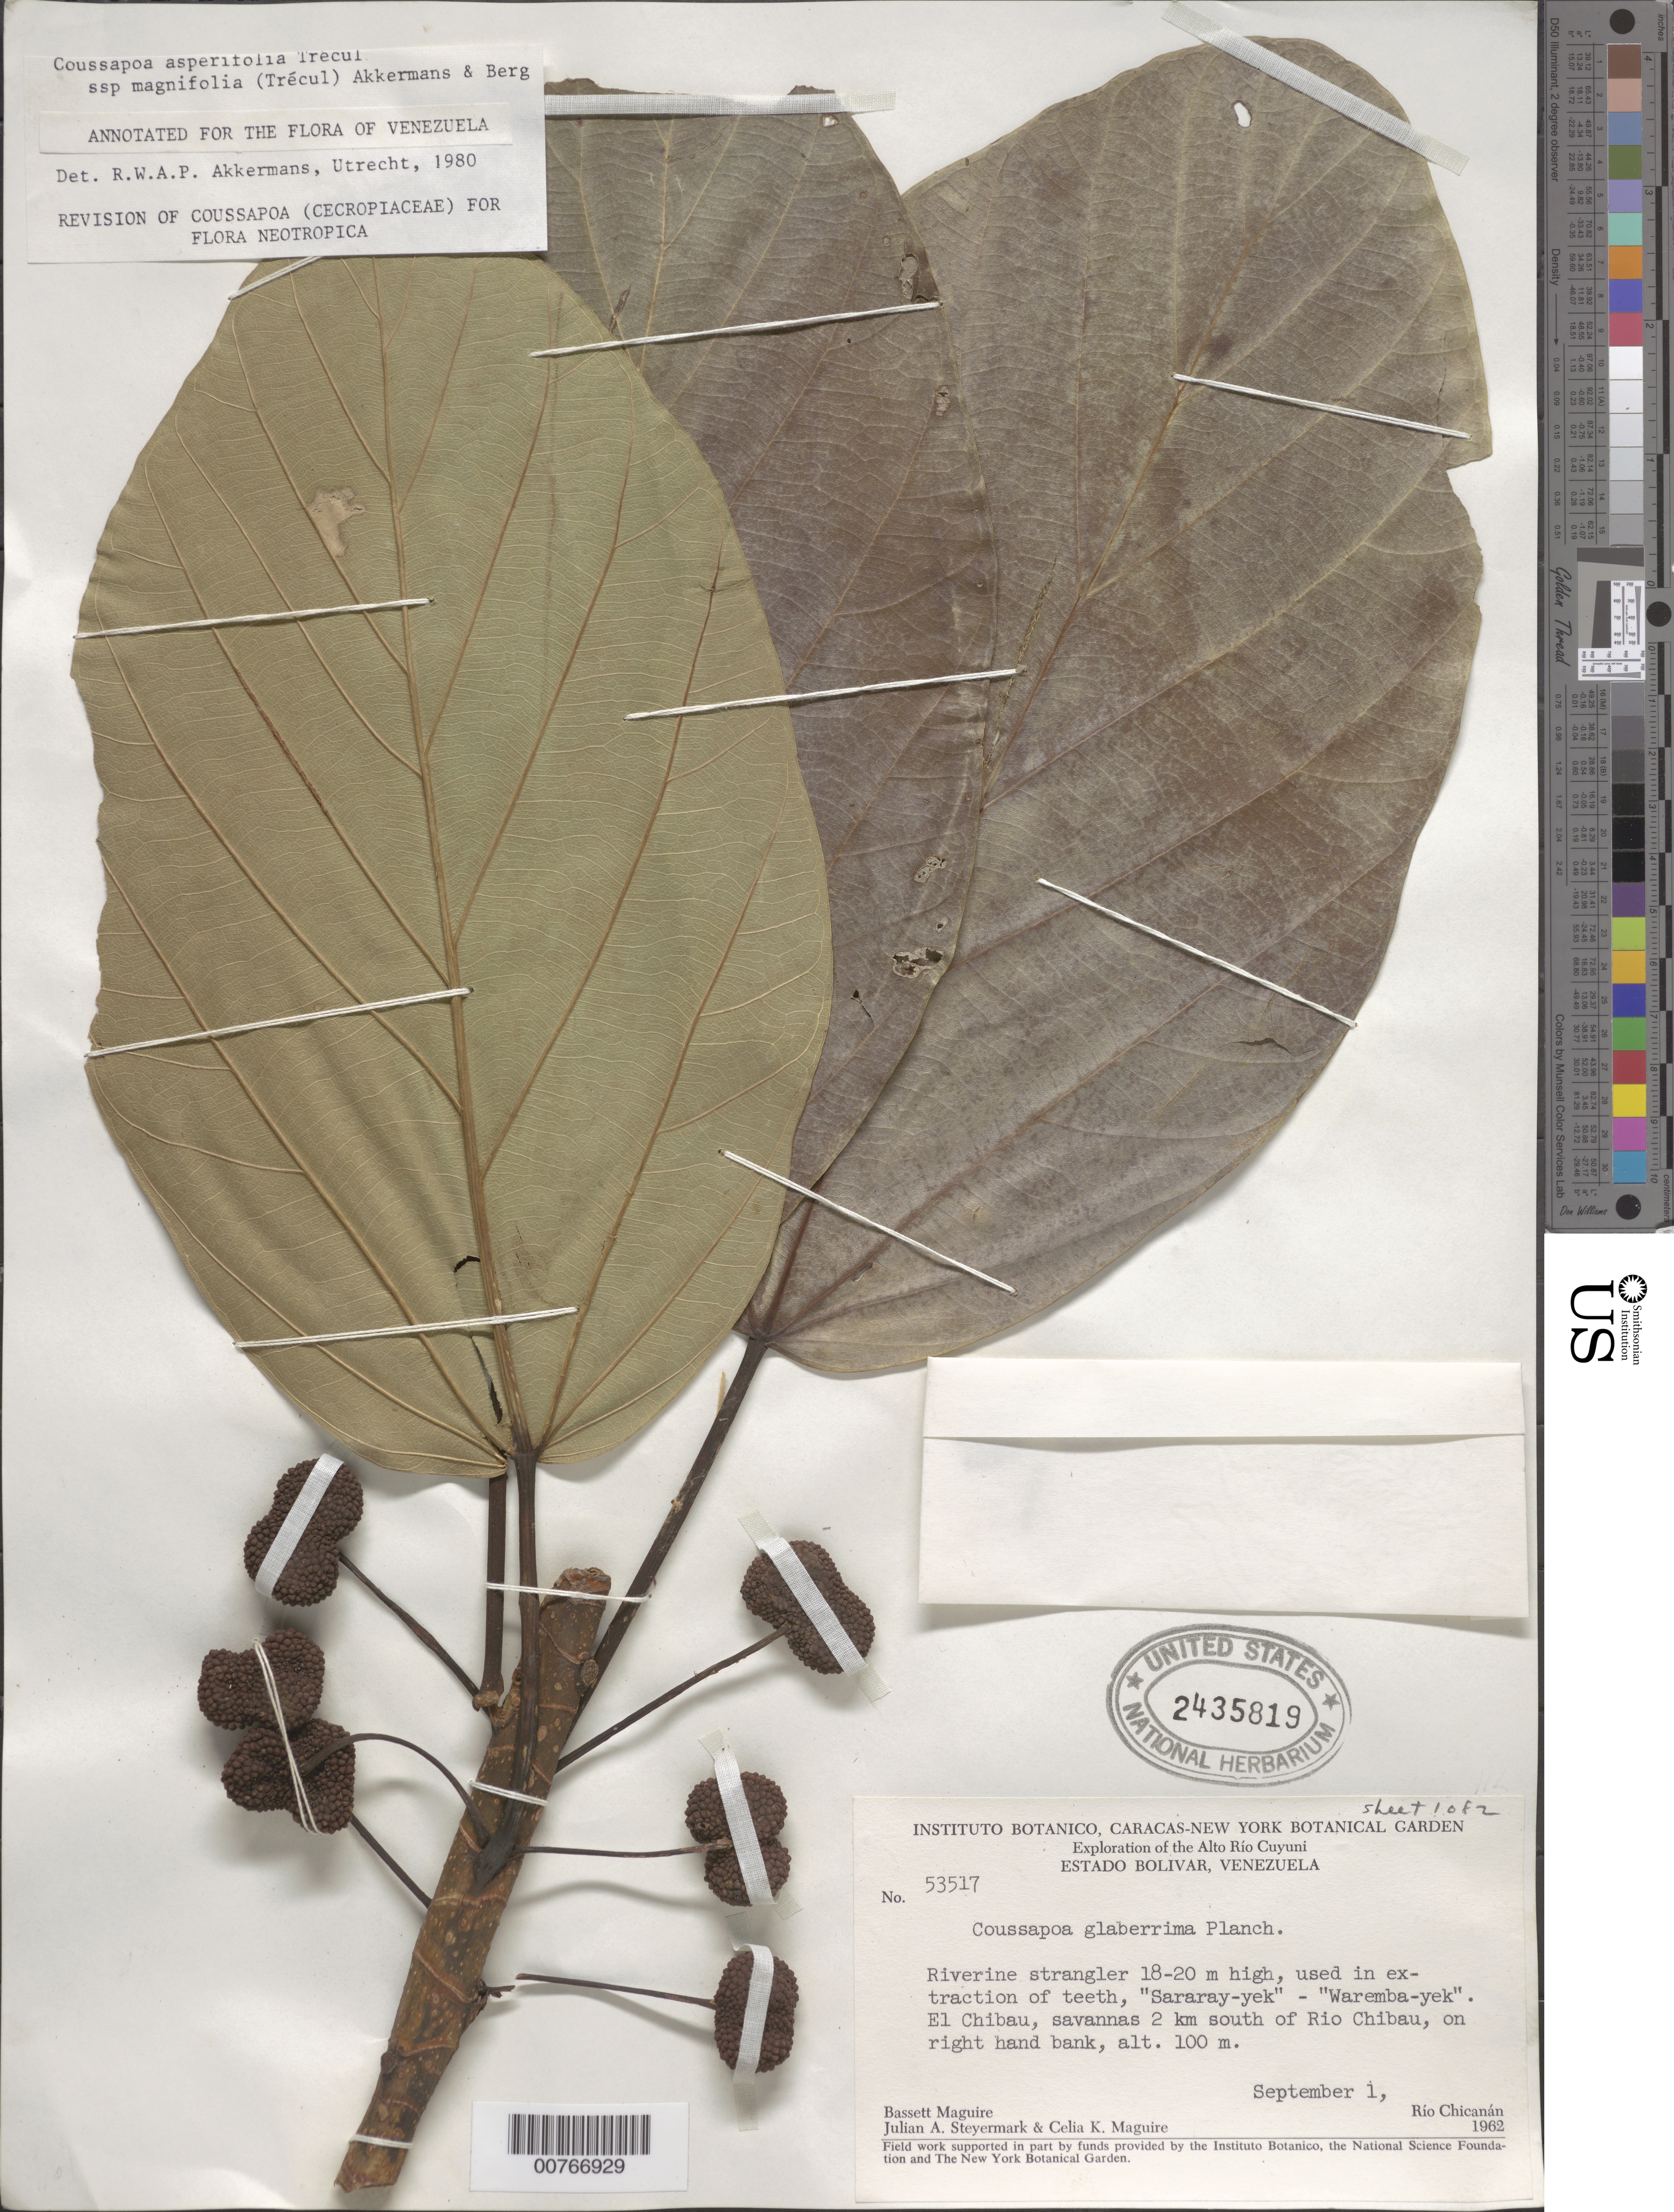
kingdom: Plantae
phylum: Tracheophyta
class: Magnoliopsida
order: Rosales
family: Urticaceae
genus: Coussapoa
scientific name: Coussapoa asperifolia subsp. magnifolia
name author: (Trécul) Akkermans & C.C. Berg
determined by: Akkermans, R. W. A. P.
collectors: B. Maguire, J. Steyermark & C. K. Maguire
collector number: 53517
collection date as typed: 1-Sep-62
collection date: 1962-09-01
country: Venezuela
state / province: Bolívar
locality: Alto Río Cuyuni, El Chibau, 2 km S of Río Chibau, on right hand bank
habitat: Savannas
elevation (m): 100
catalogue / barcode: US 2435819